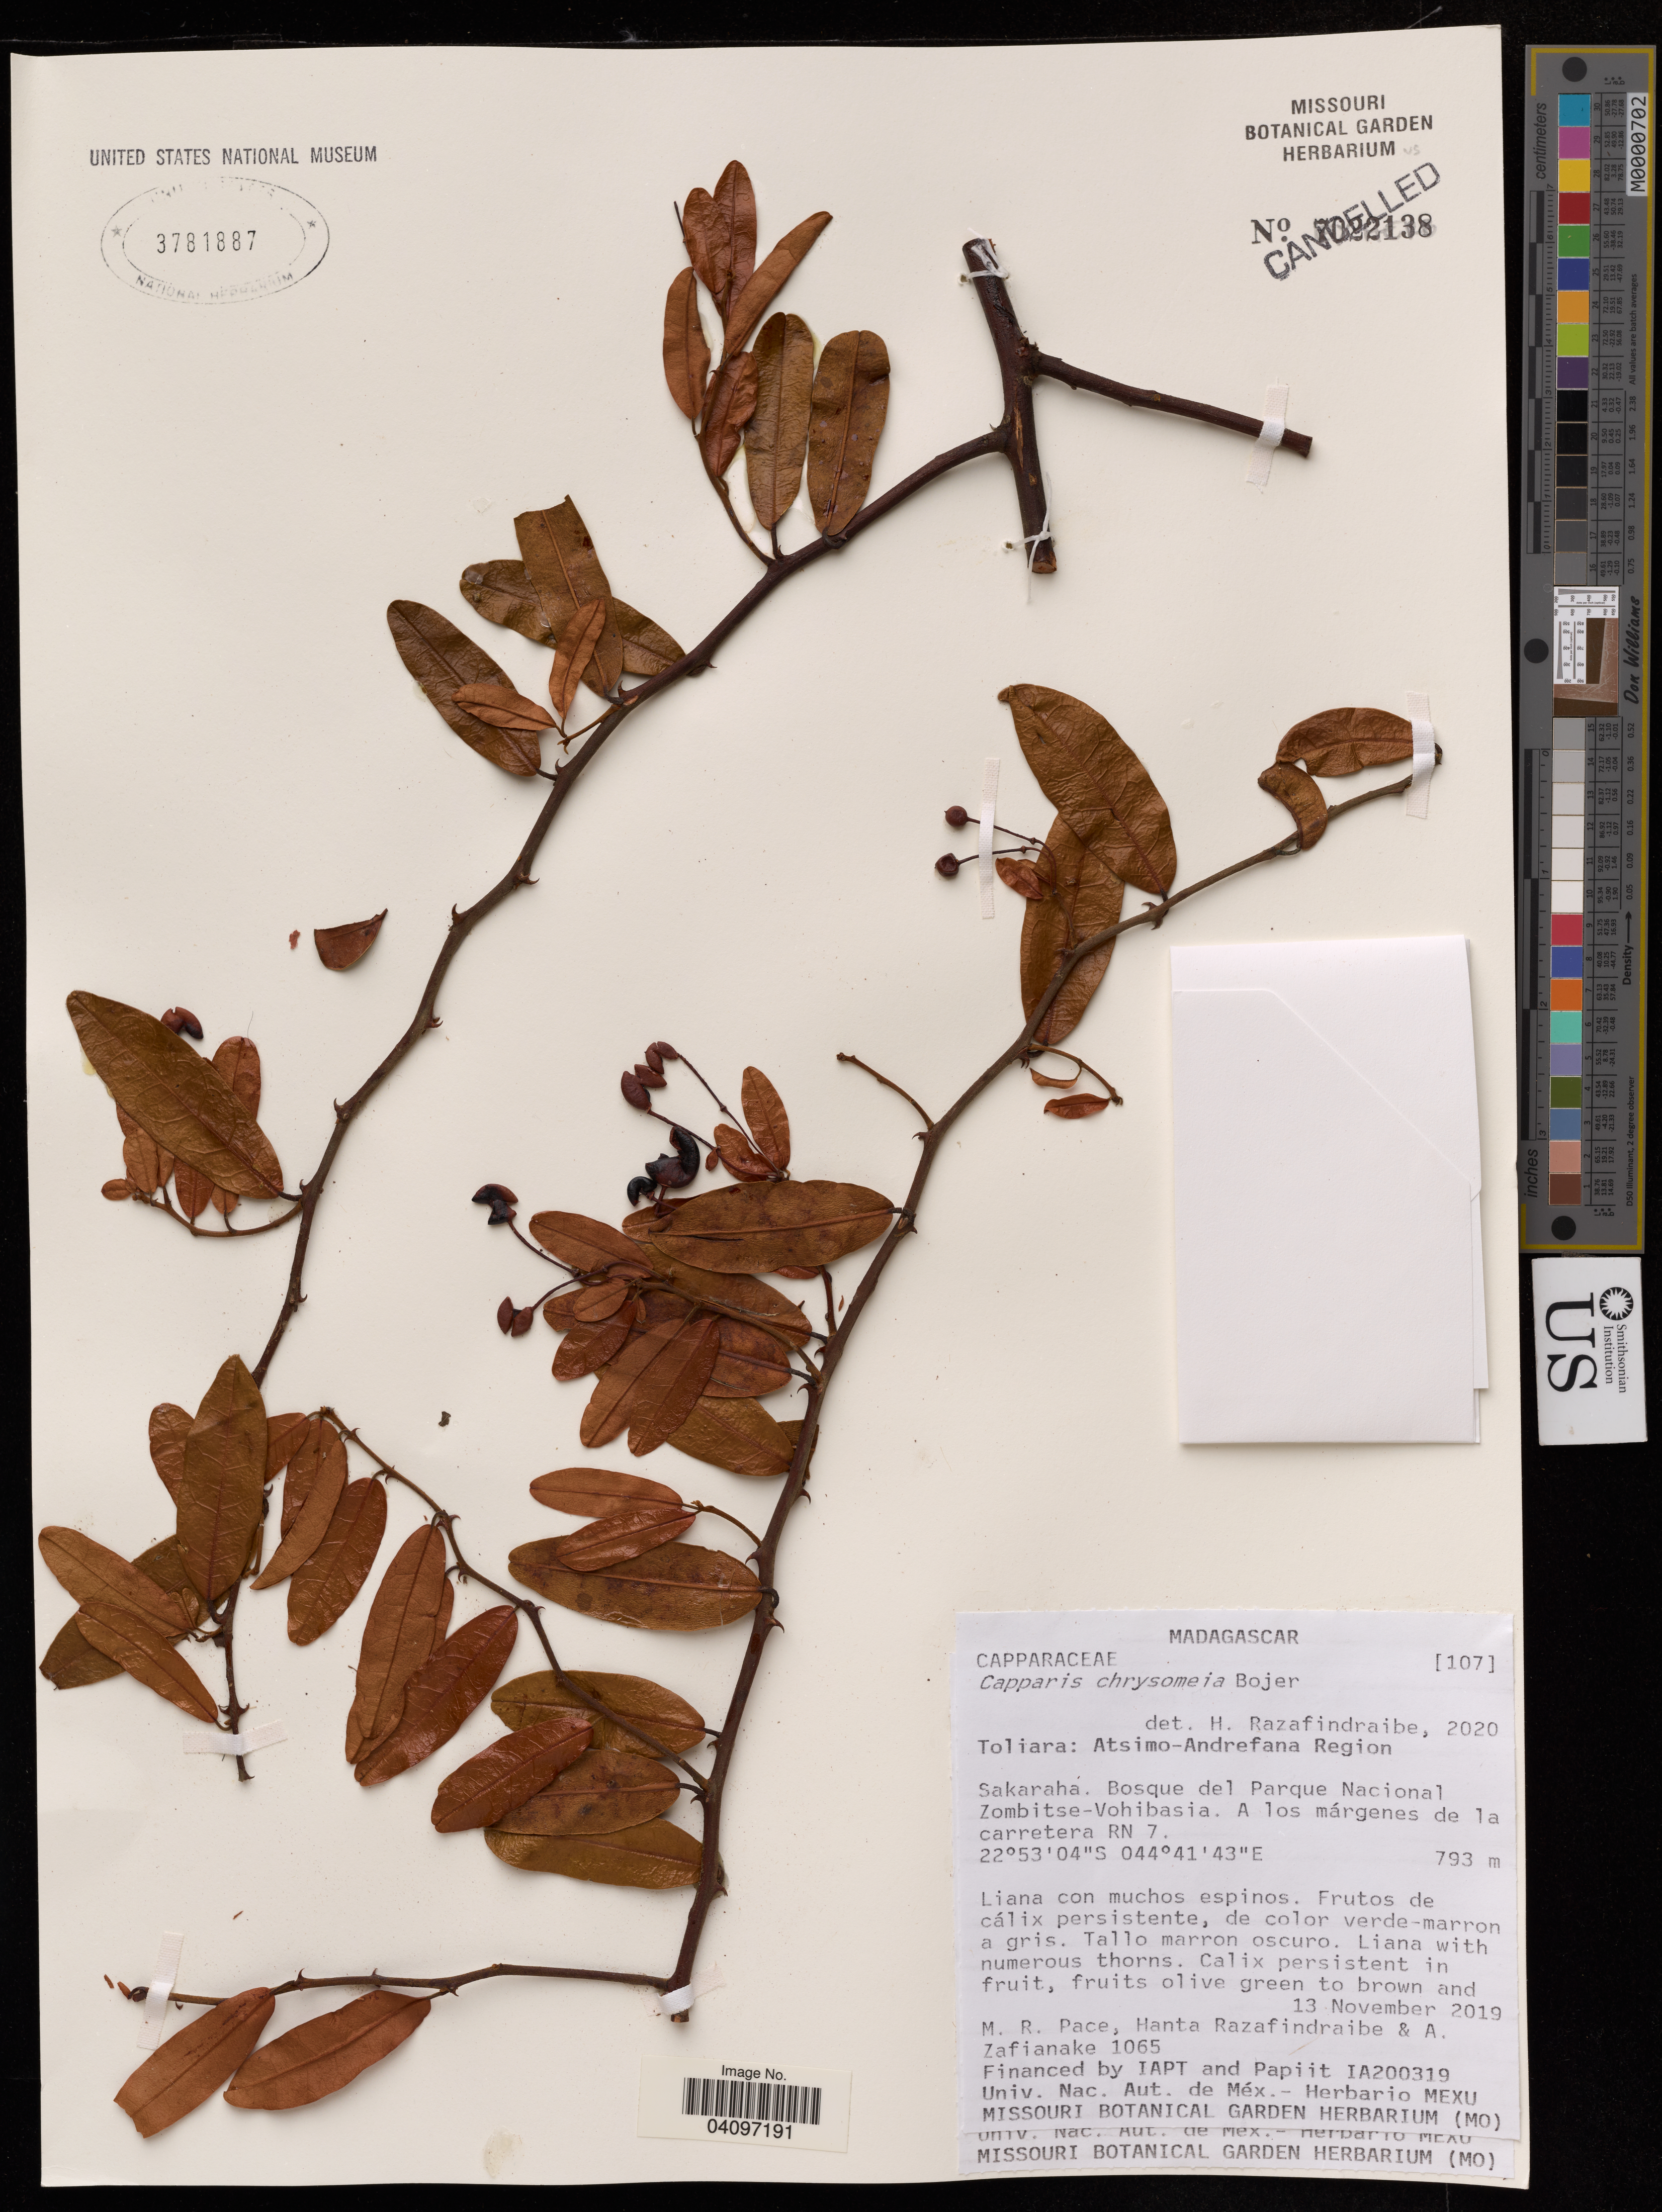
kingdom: Plantae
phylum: Tracheophyta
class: Magnoliopsida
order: Brassicales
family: Capparaceae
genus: Capparis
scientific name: Capparis chrysomeia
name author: Bojer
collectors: M. Pace, H. Razafindraibe & A. Zafianake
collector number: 1065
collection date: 2019-11-13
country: Madagascar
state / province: Toliara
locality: Atsimo-Andrefana Region. Sakaraha. Bosque del Parque Nacional Zombitse-Vohibasia. A los márgenes de la carretera RN 7.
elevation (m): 793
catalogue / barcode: US 3781887